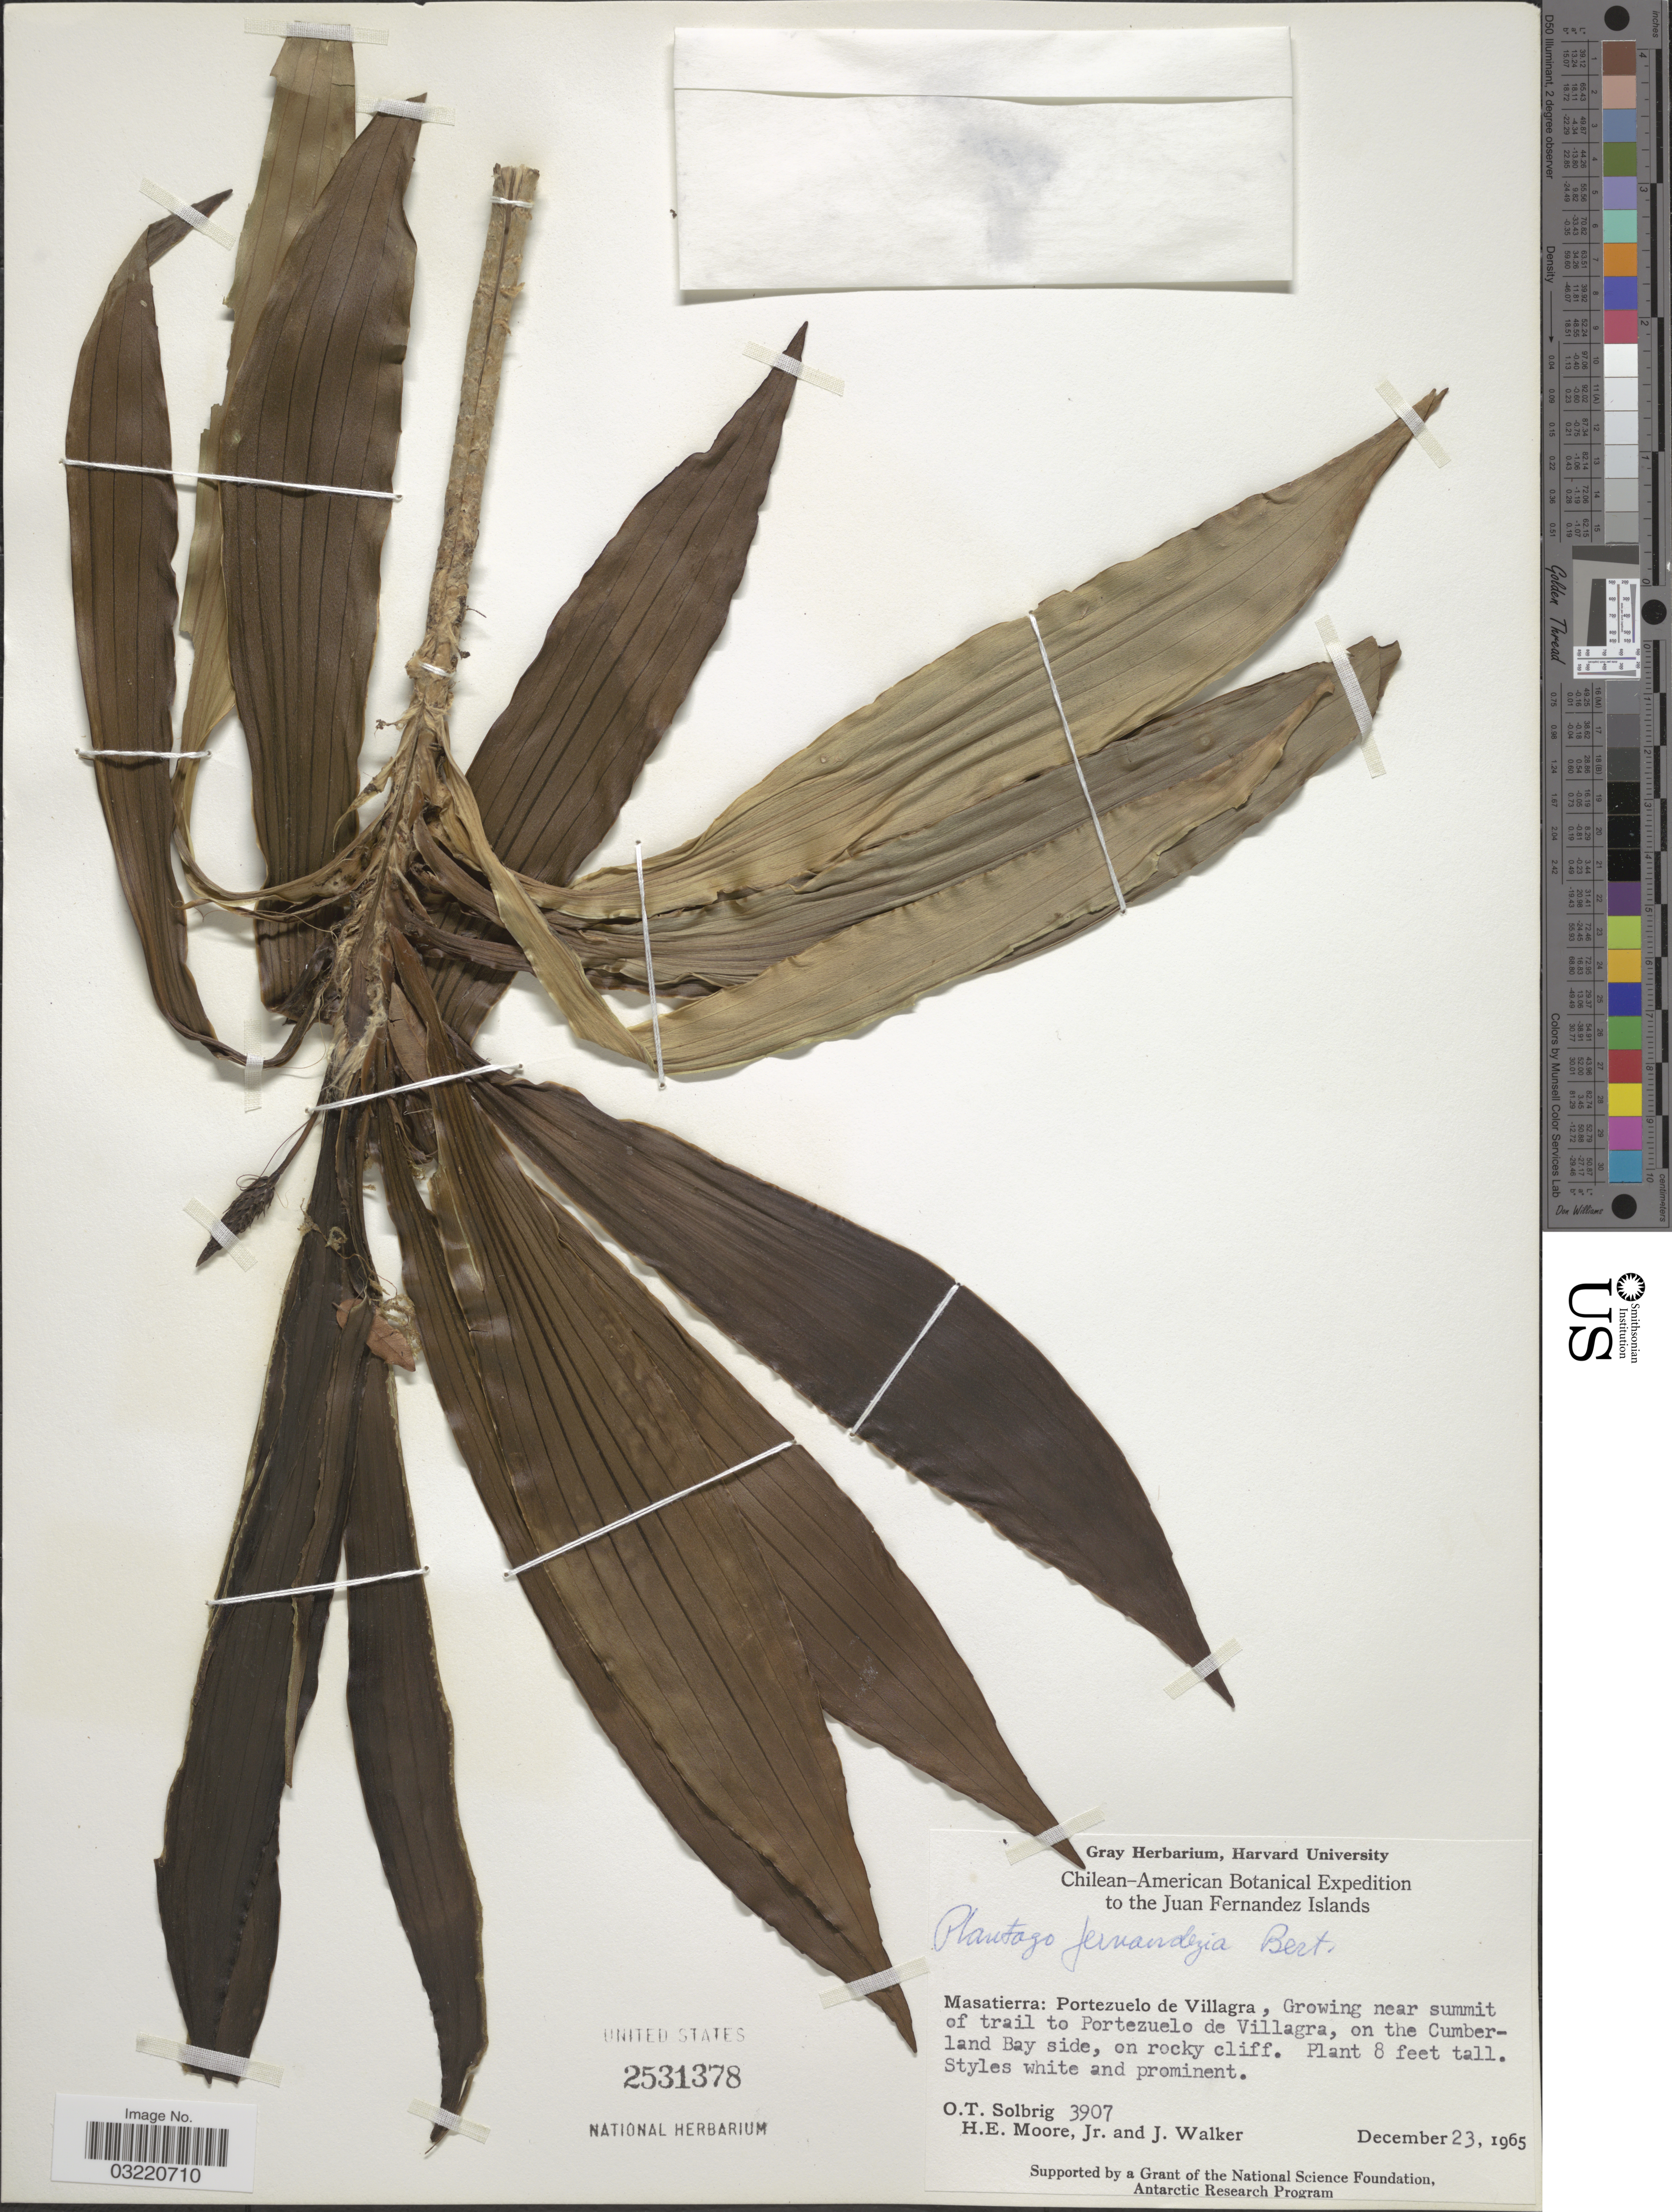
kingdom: Plantae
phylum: Tracheophyta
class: Magnoliopsida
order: Lamiales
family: Plantaginaceae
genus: Plantago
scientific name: Plantago fernandezia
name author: Bertero ex Barnéoud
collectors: O. T. Solbrig, H. Moore & J. Walker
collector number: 3907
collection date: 1965-12-23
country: Chile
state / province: Valparaíso (V)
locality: The Juan Fernandez Islands. Masatierra: Portezuelo de Villagra, Growing near summit of trail to Portezuelo de Villagra, on the Cumberland Bay side, on rocky cliff.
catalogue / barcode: US 2531378